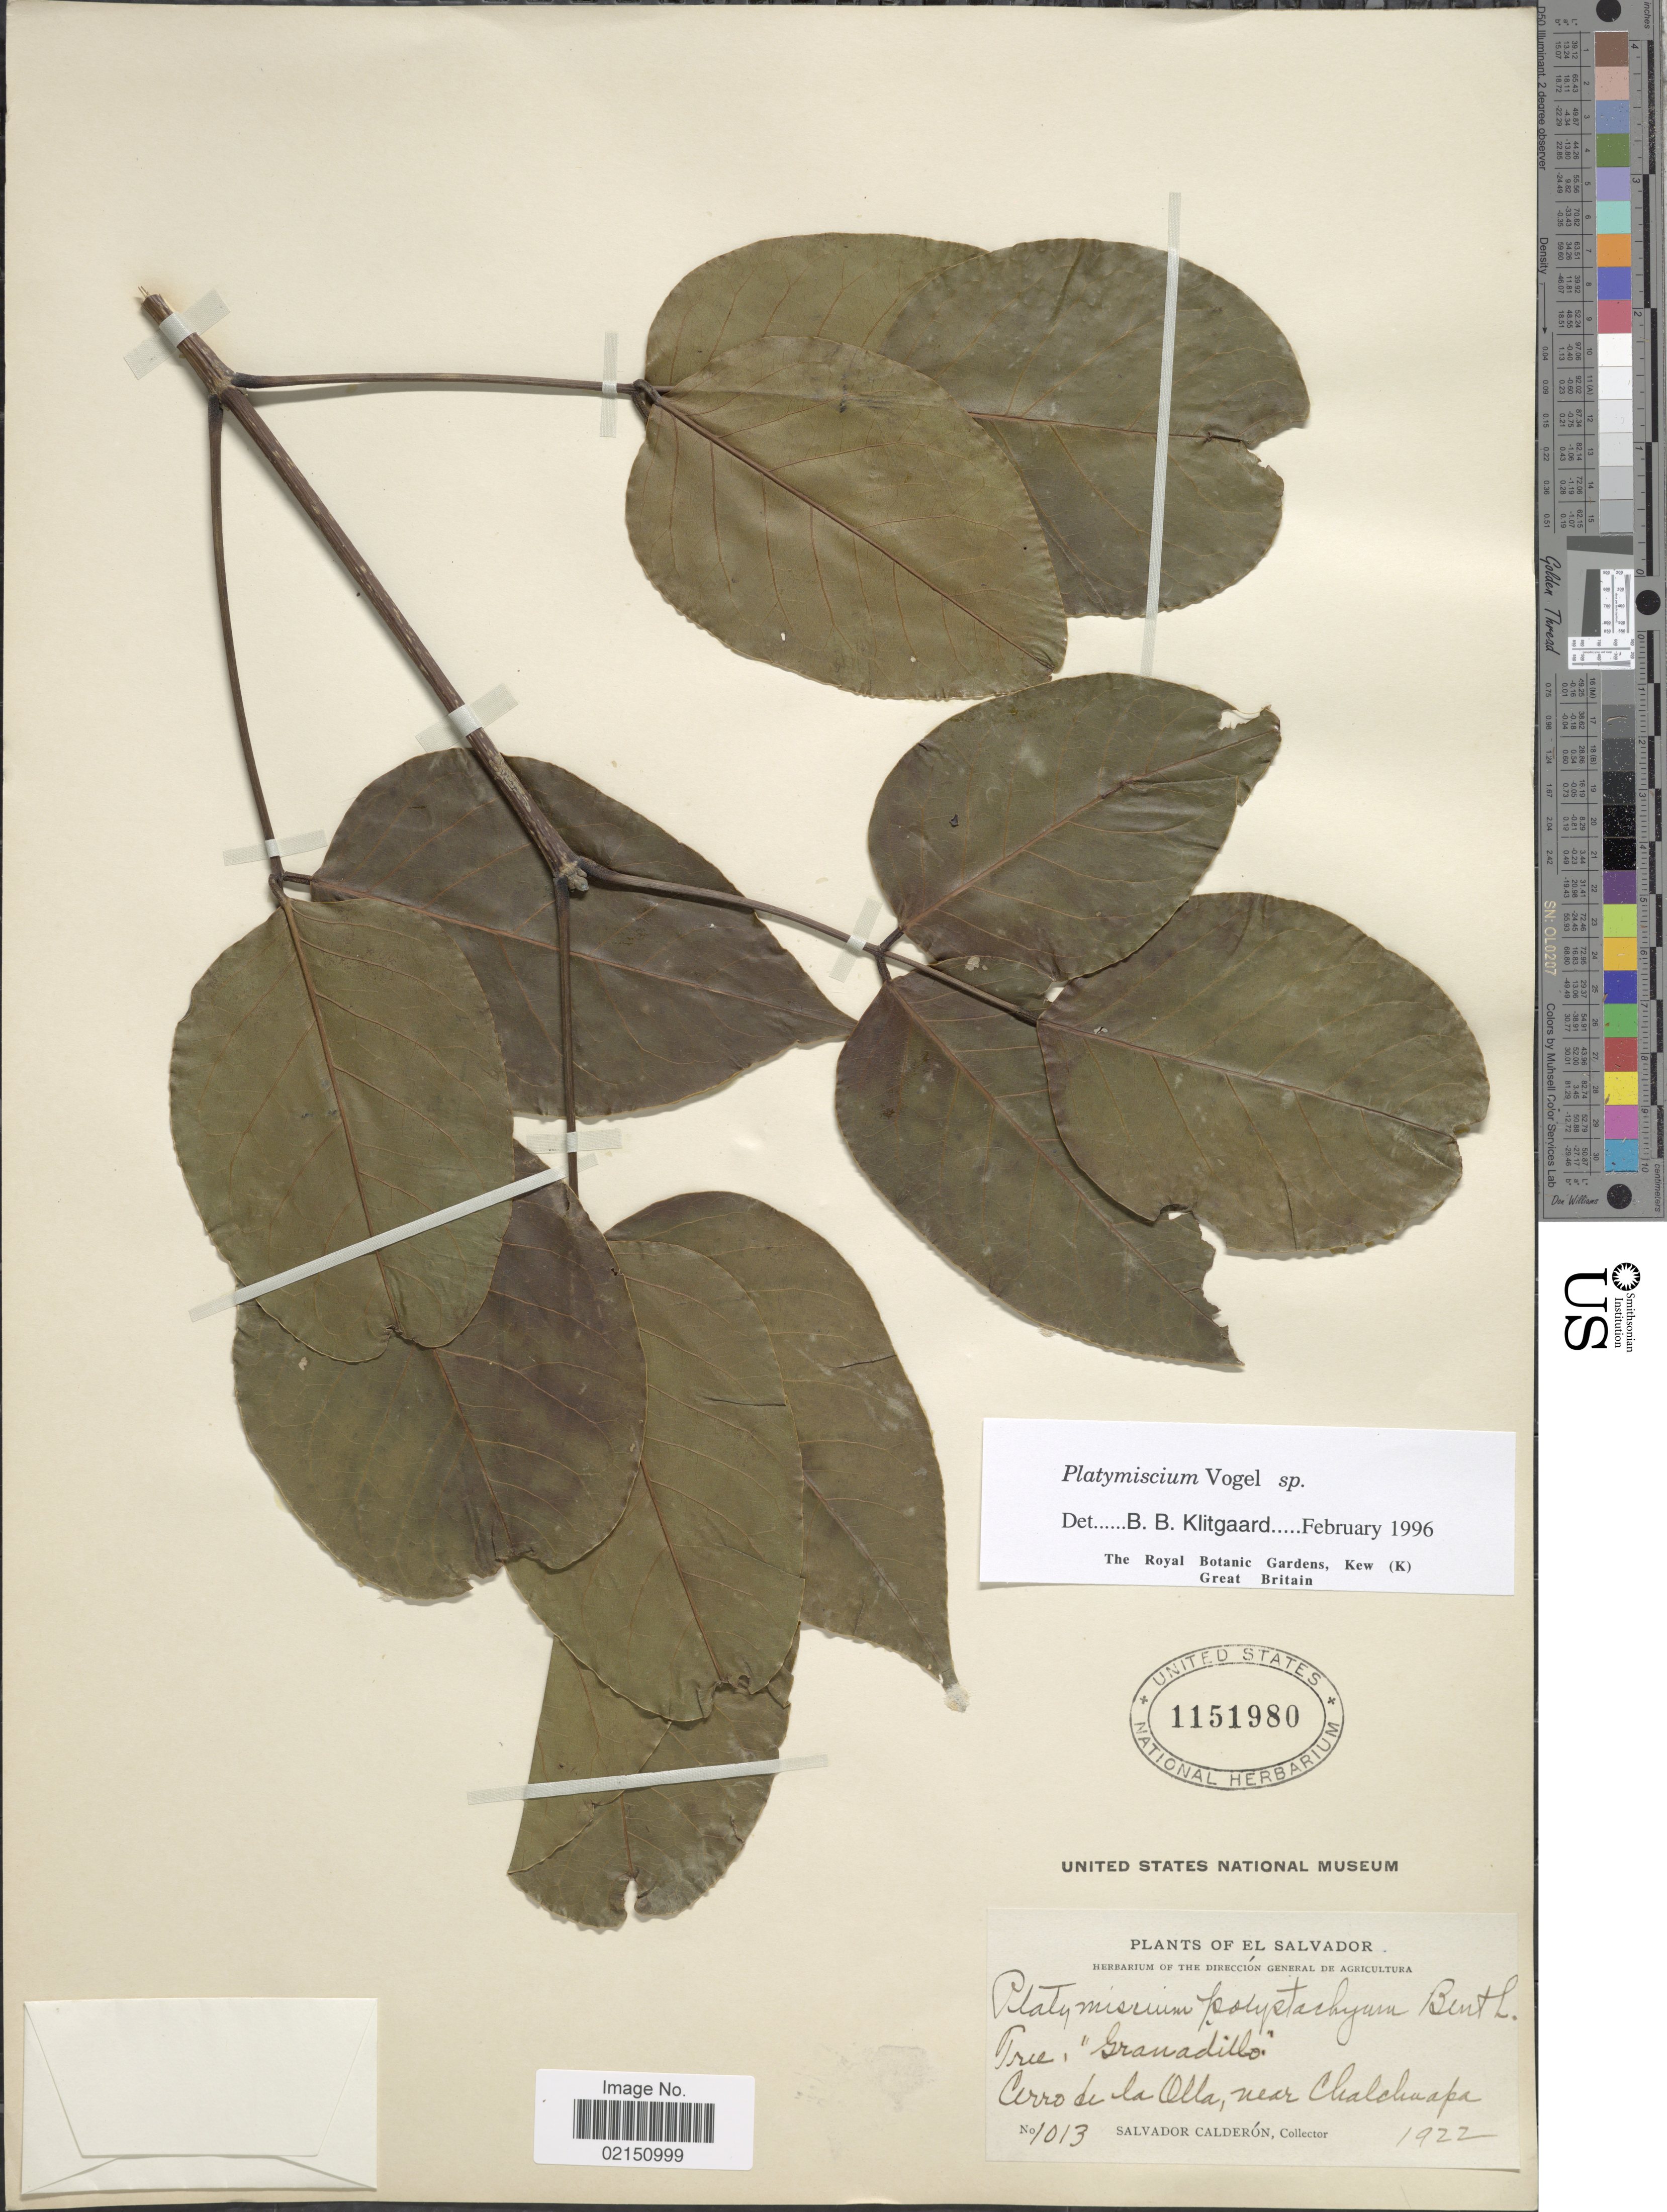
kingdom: Plantae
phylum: Tracheophyta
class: Magnoliopsida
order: Fabales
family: Fabaceae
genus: Platymiscium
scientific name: Platymiscium sp.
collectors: S. Calderón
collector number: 1013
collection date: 1922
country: El Salvador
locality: Cerro de la Olla, near Chalchuapa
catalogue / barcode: US 1151980